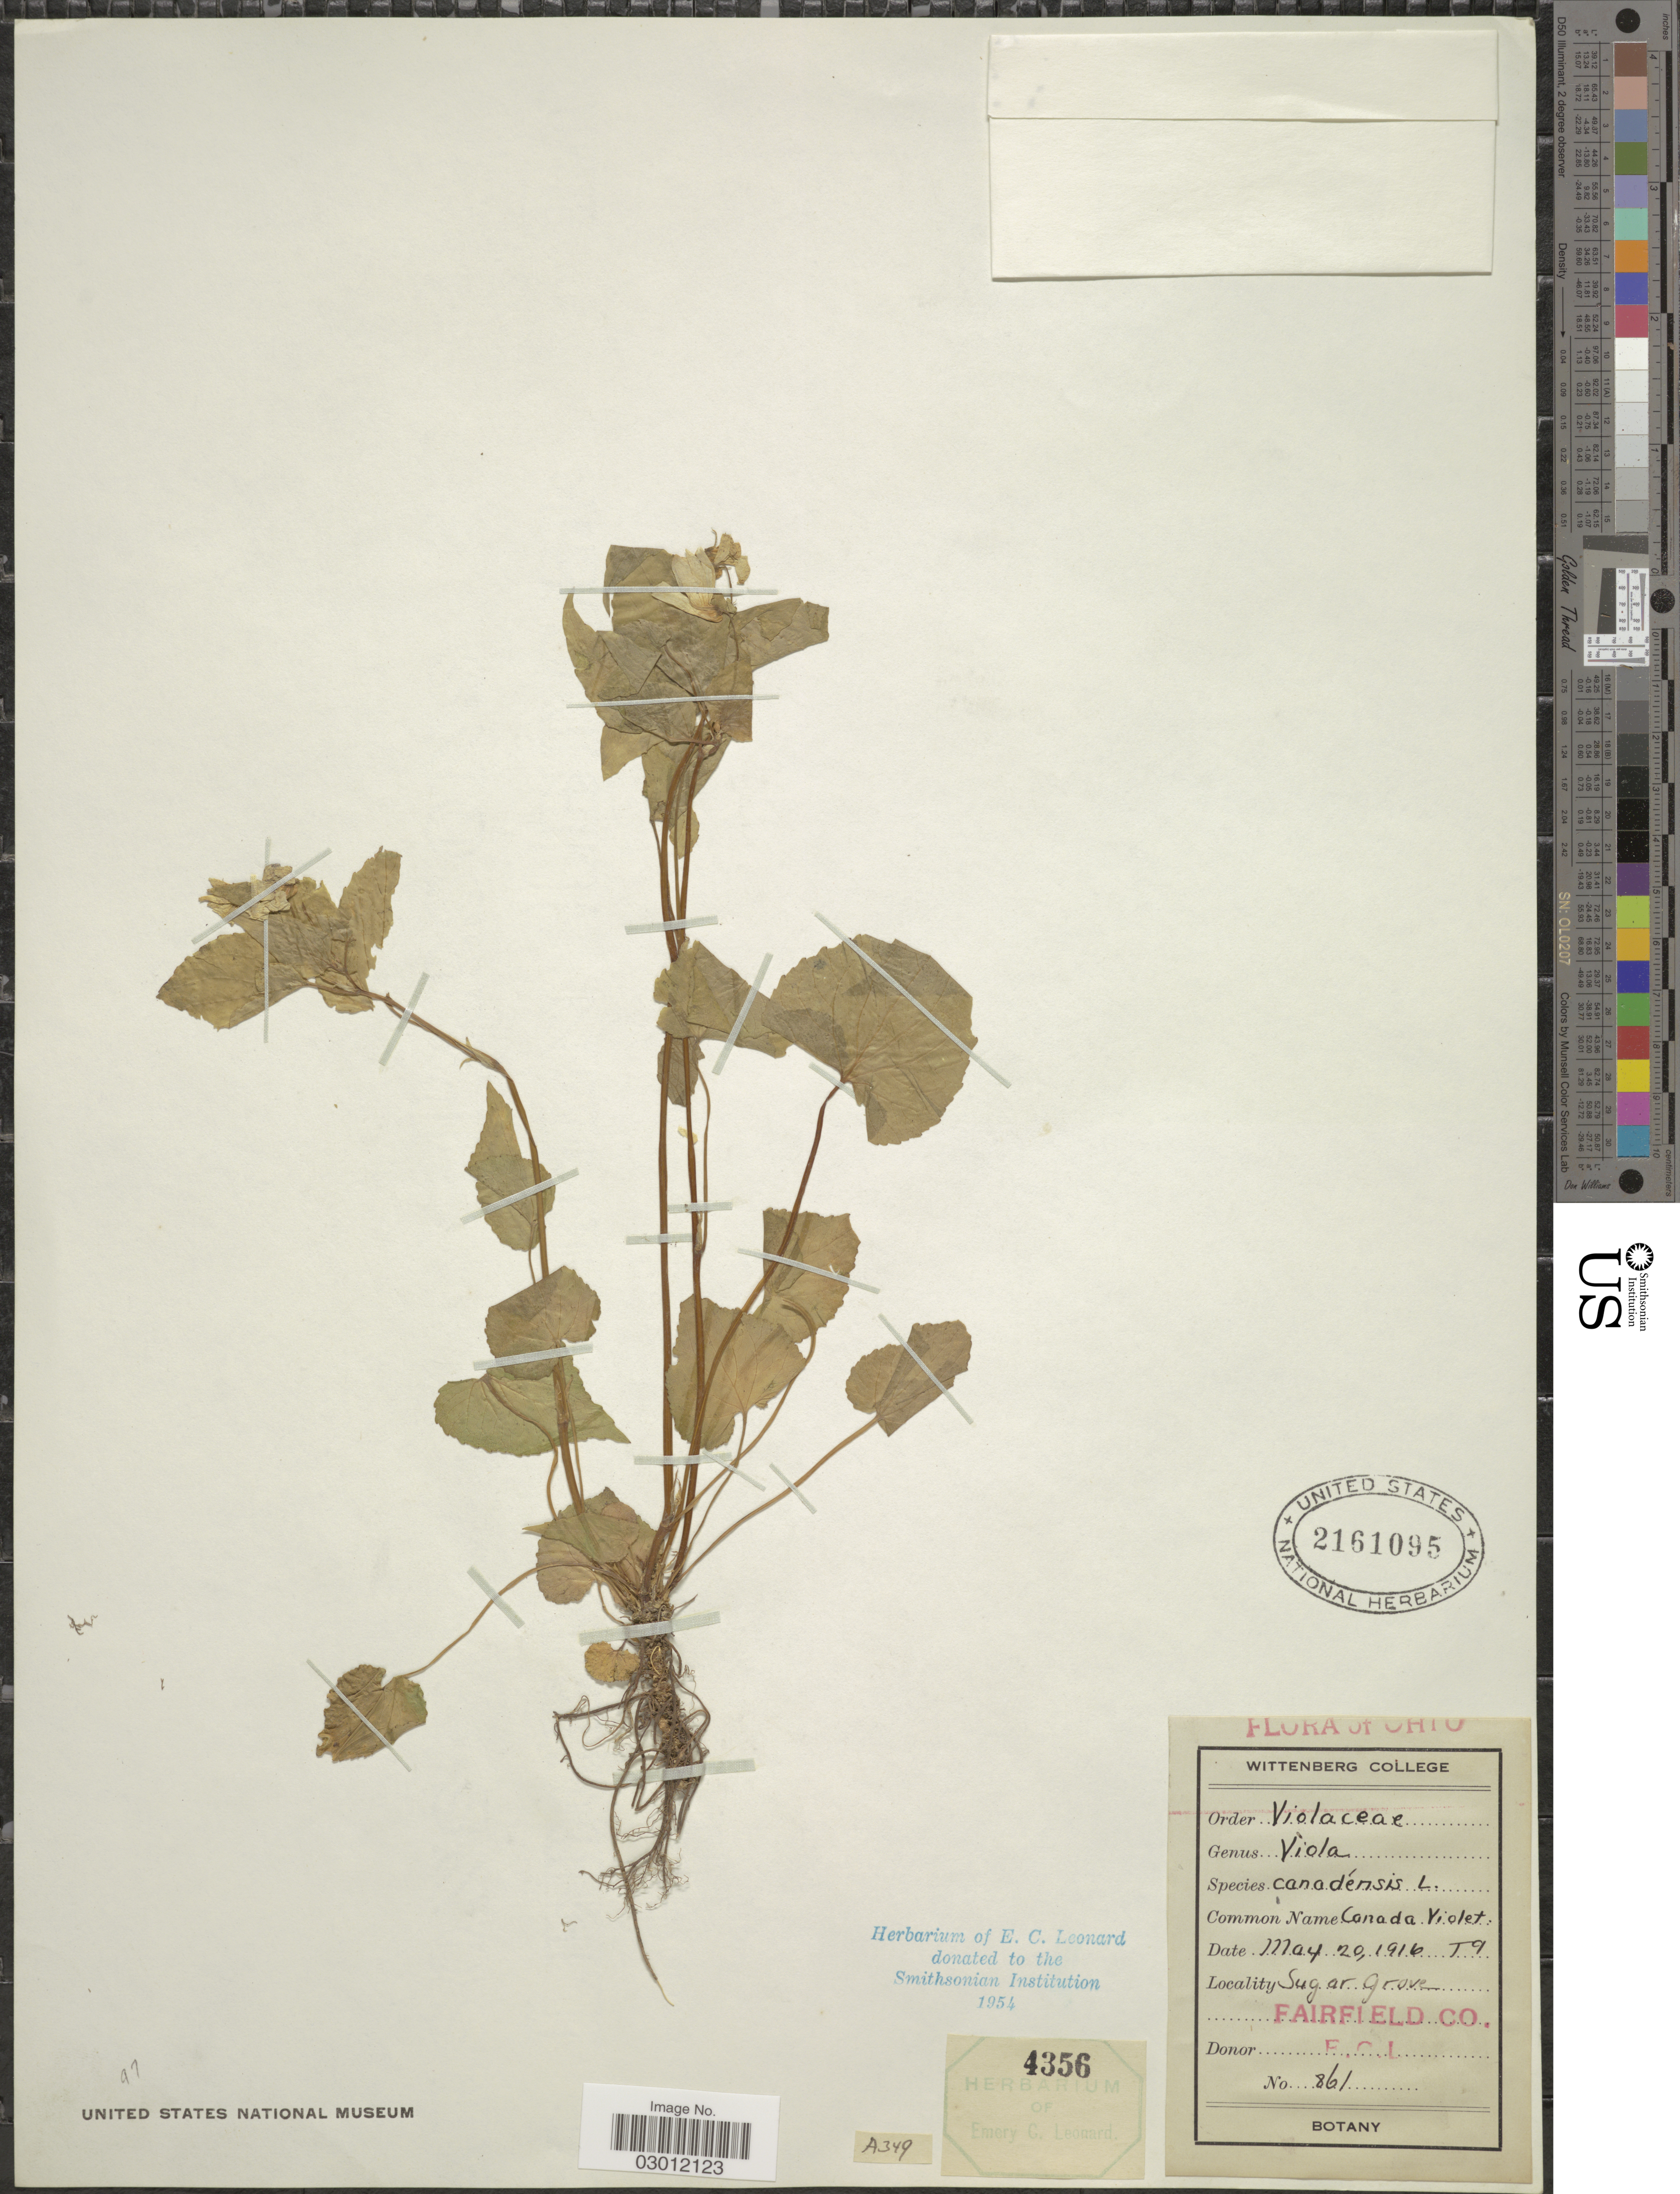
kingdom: Plantae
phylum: Tracheophyta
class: Magnoliopsida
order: Malpighiales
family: Violaceae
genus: Viola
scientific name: Viola canadensis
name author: L.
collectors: E. C. Leonard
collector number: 861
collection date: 1916-05-20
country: United States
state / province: Ohio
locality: Sugar Grove. Fairfield Co.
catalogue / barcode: US 2161095